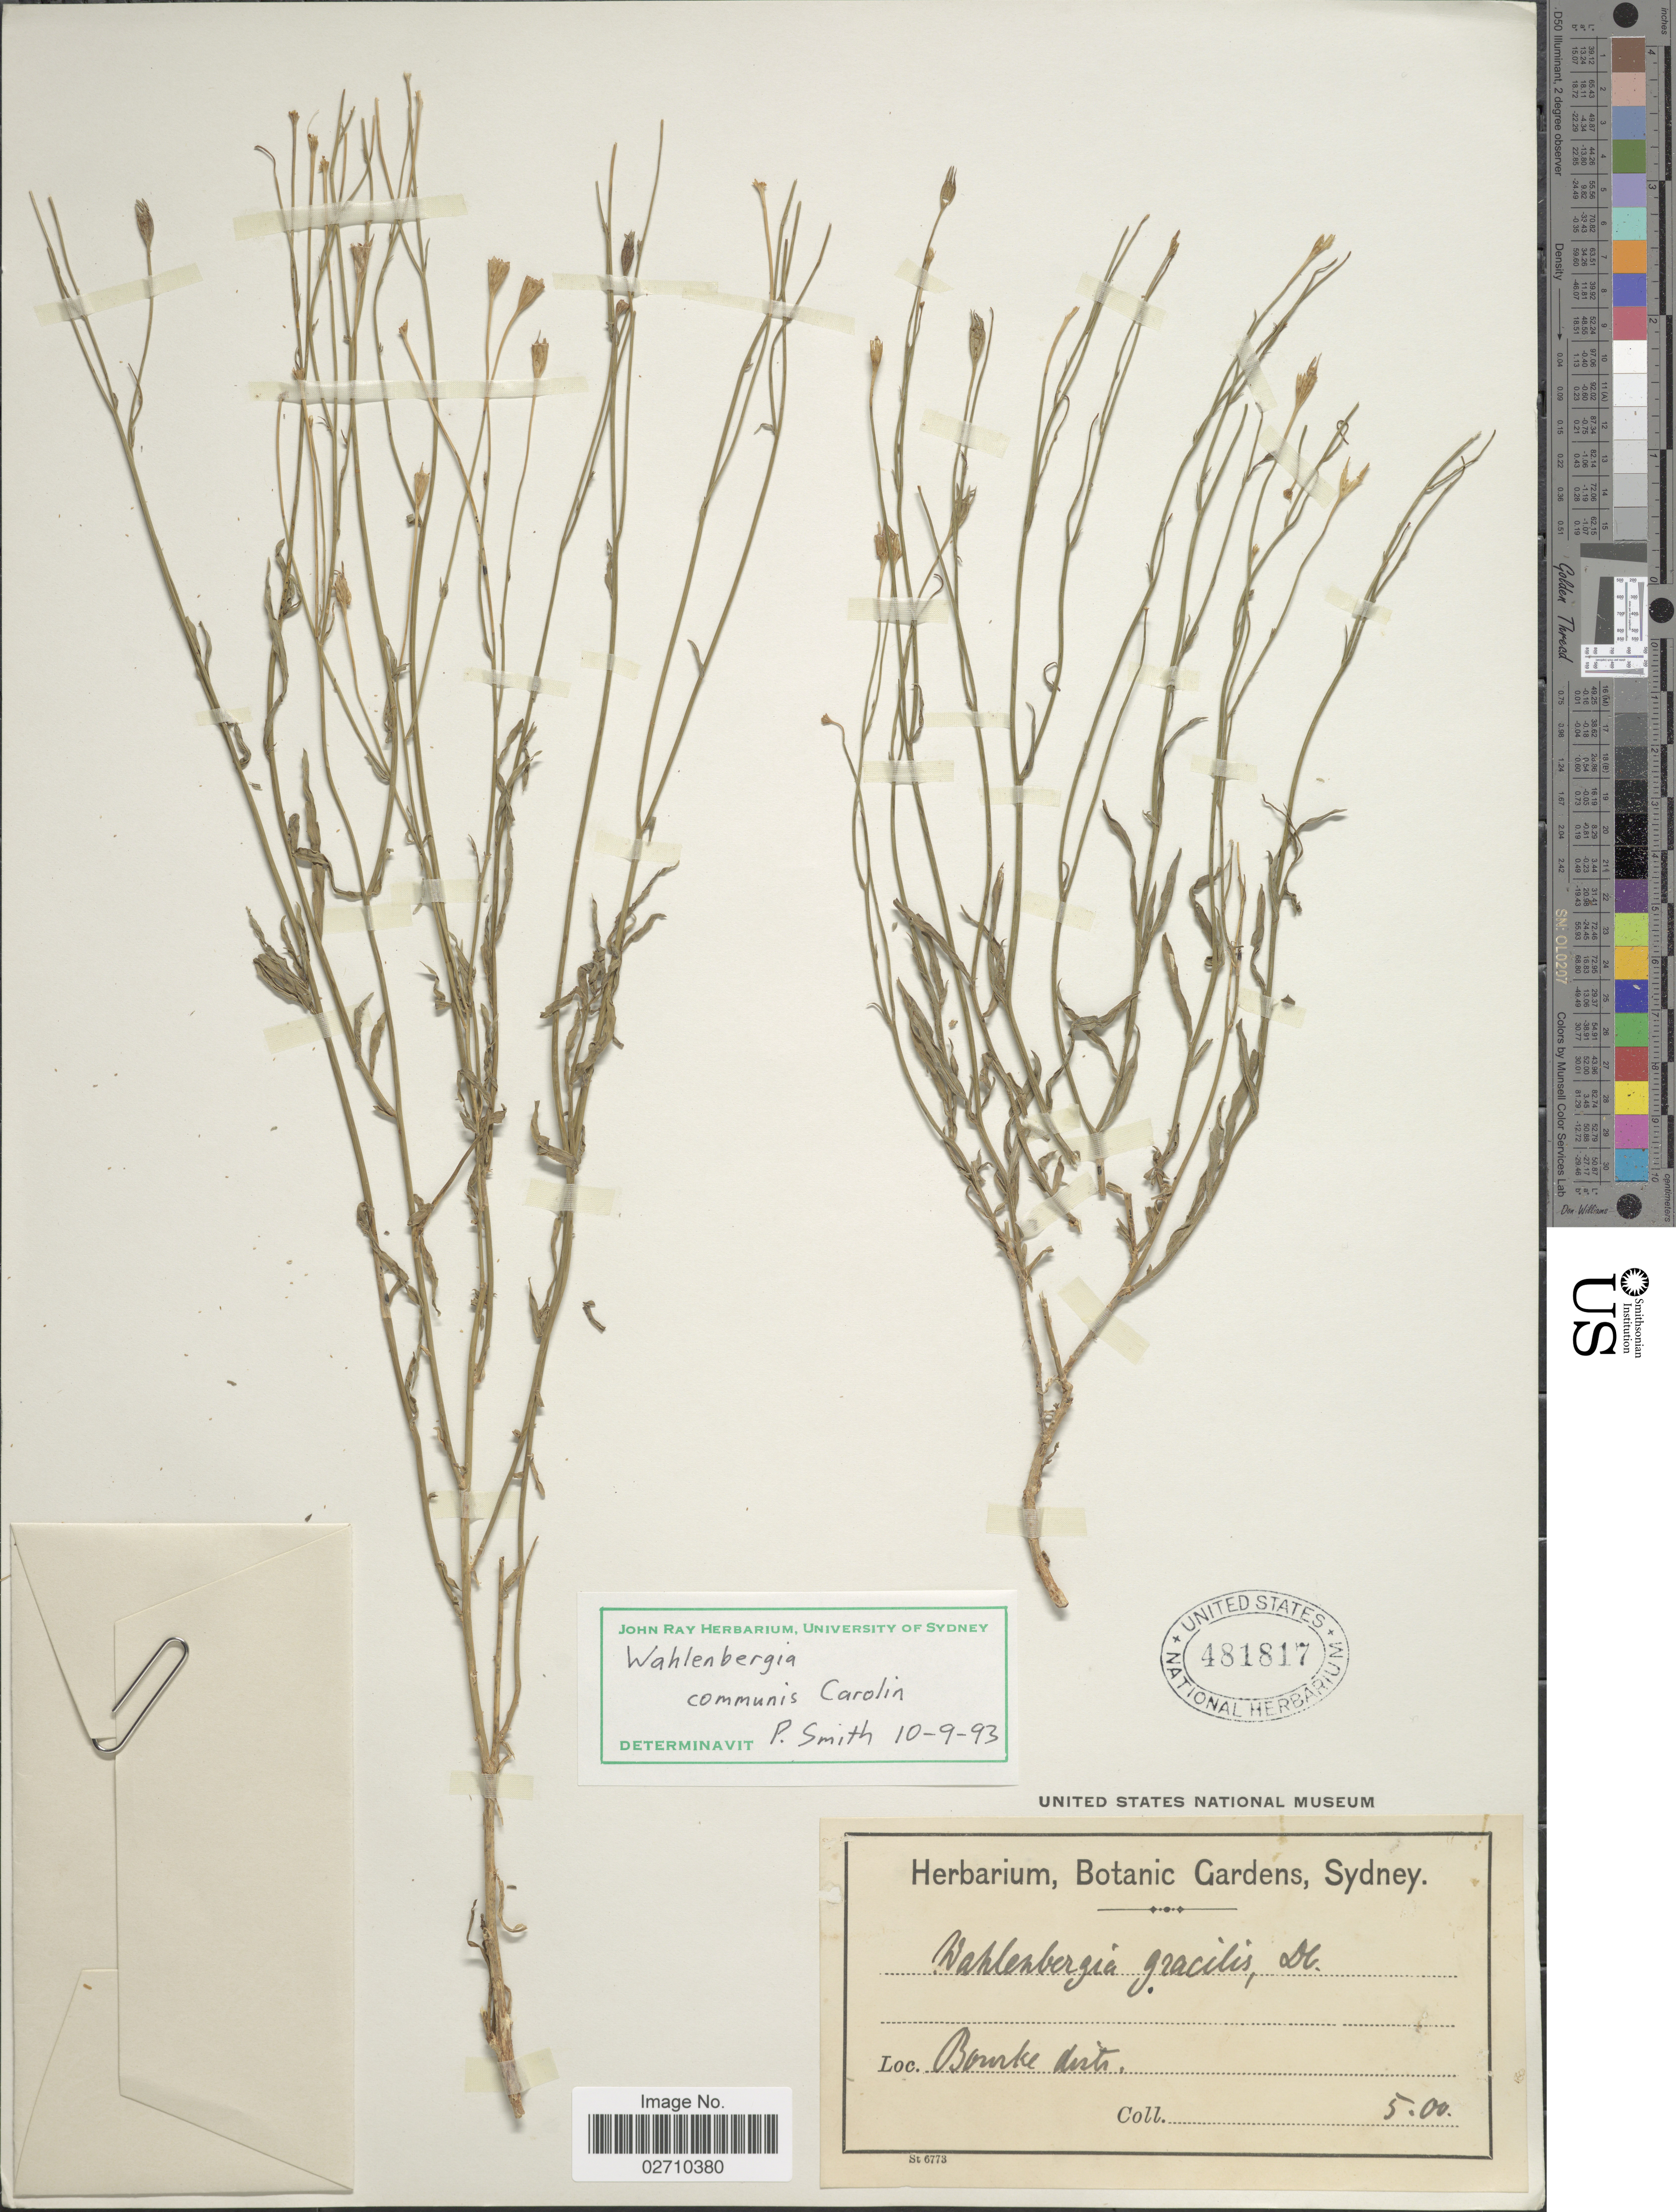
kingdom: Plantae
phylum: Tracheophyta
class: Magnoliopsida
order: Asterales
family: Campanulaceae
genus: Wahlenbergia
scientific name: Wahlenbergia communis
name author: Carolin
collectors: ex herb. Botanic Gardens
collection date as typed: Transcribed d/m/y: /5/0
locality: Bourke [interpreted] distr.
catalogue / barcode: US 481817